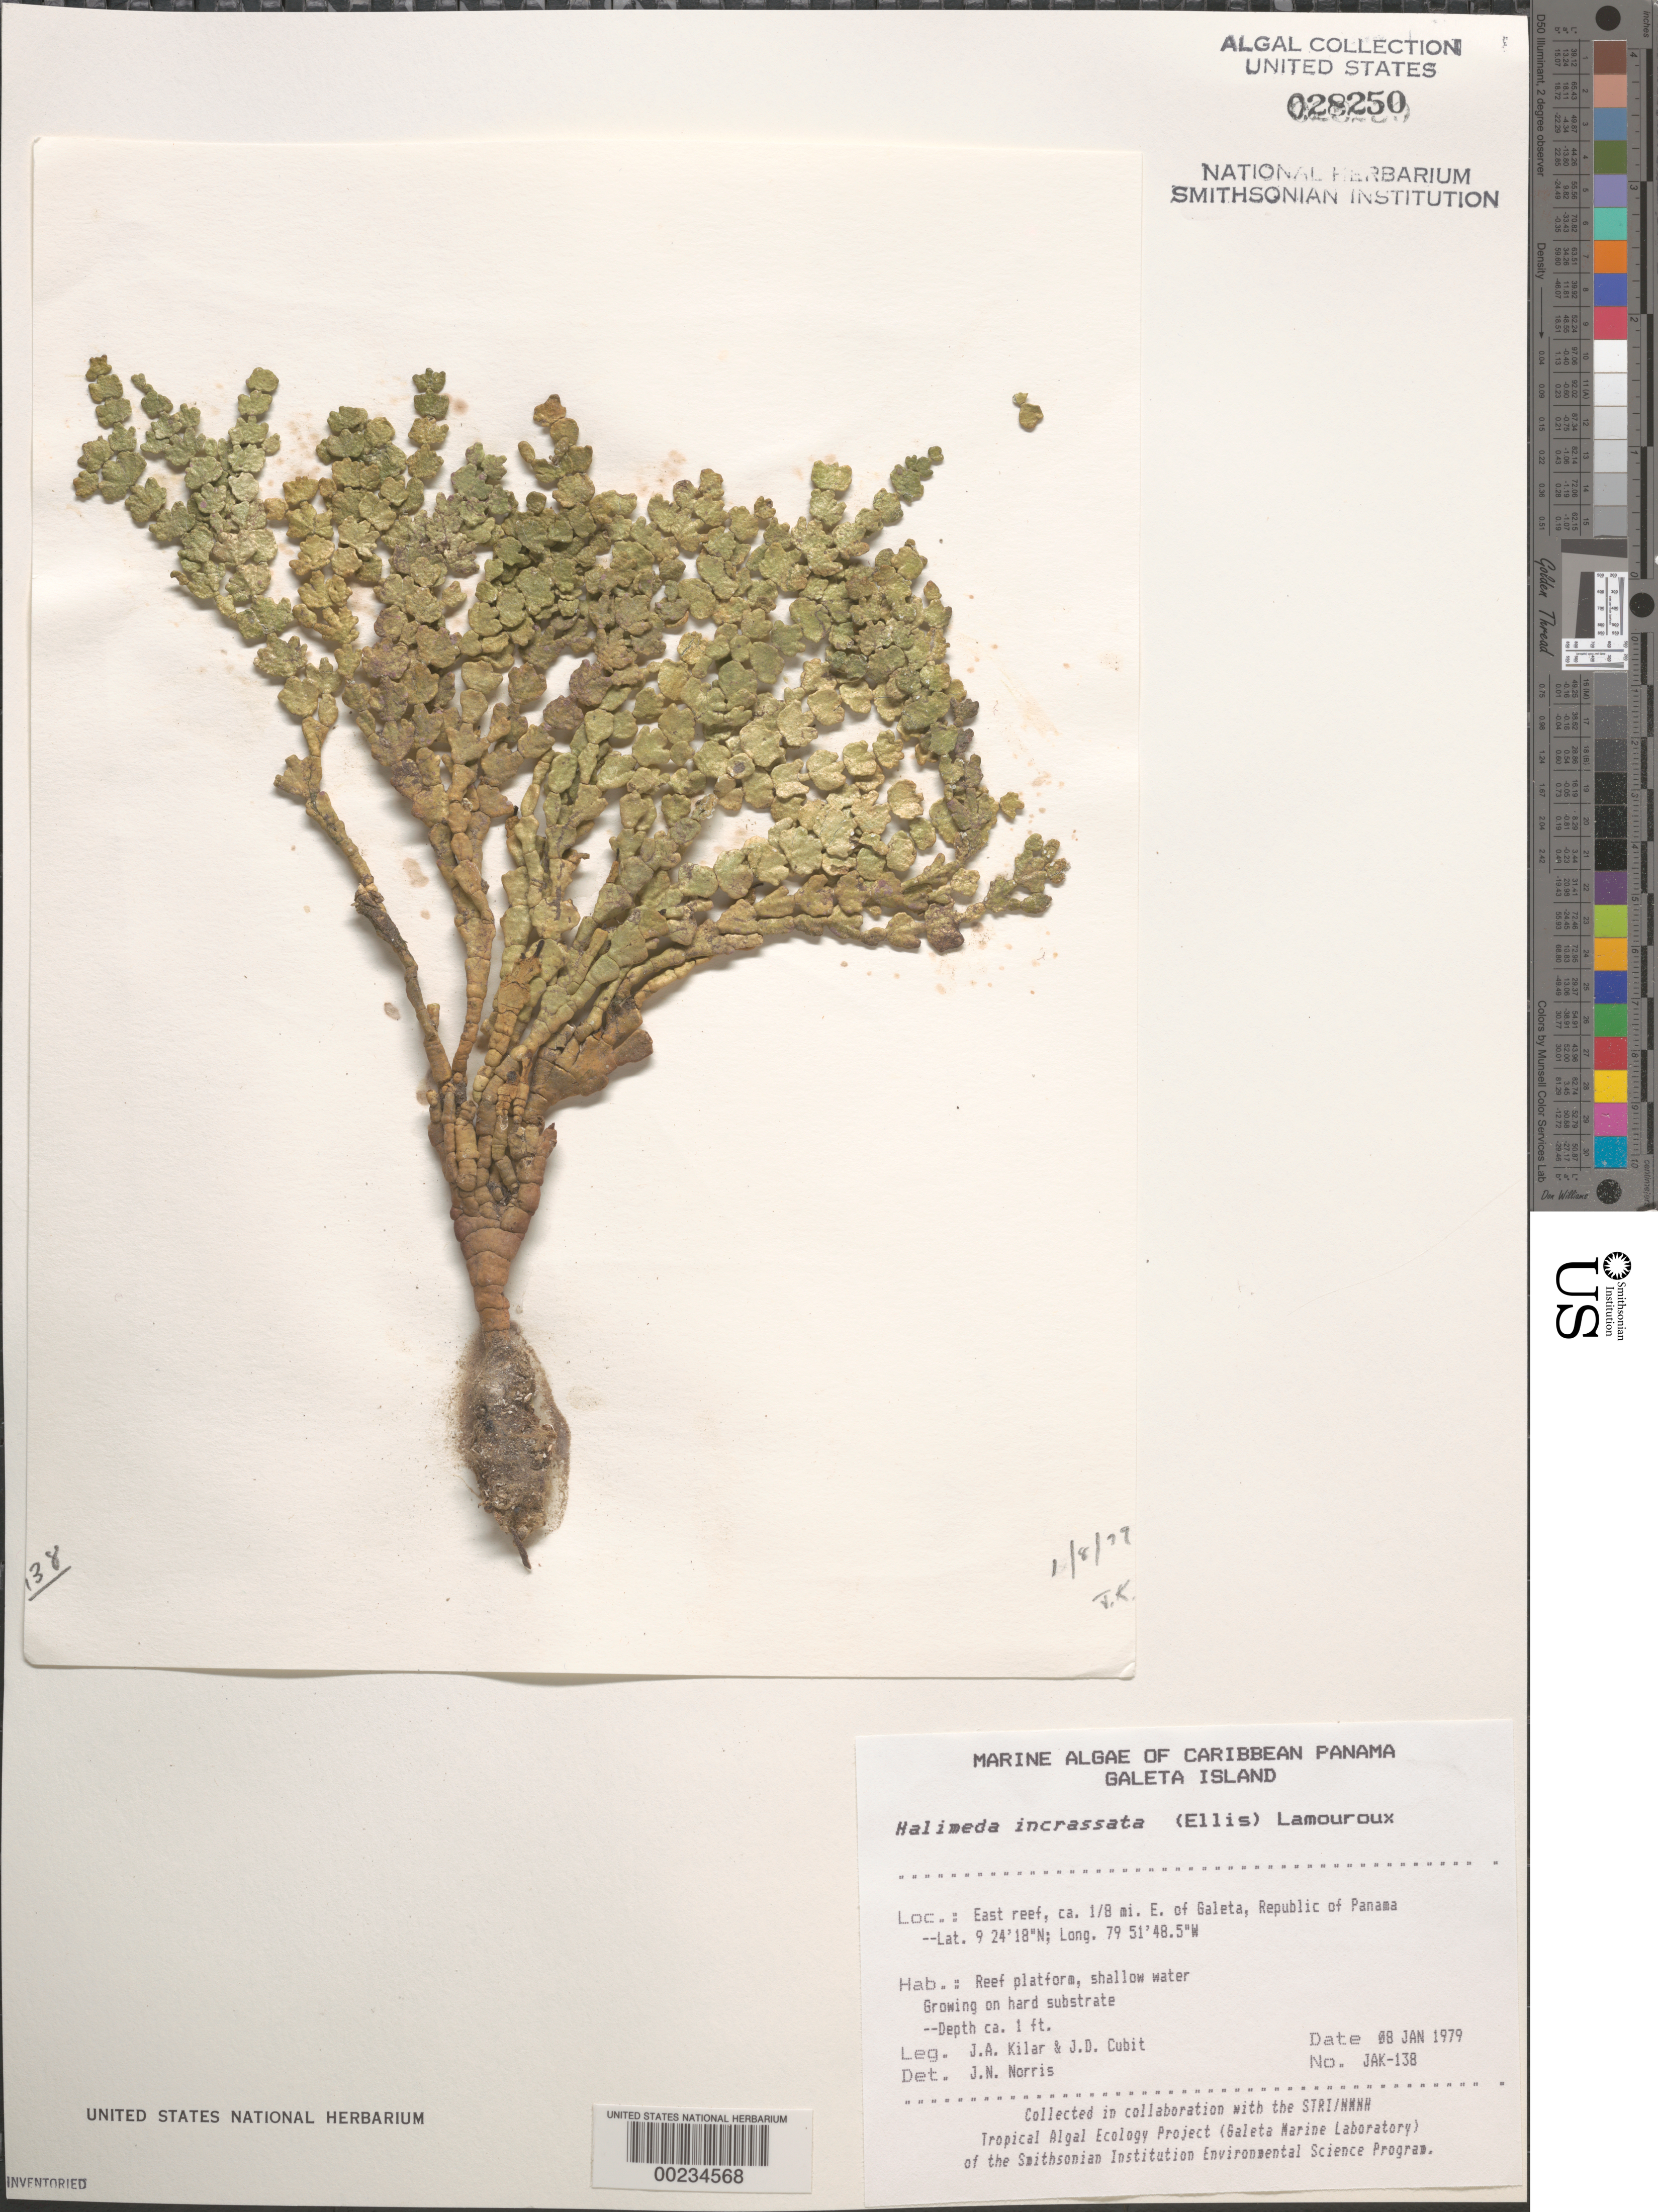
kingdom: Plantae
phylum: Chlorophyta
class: Ulvophyceae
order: Bryopsidales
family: Halimedaceae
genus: Halimeda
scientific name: Halimeda incrassata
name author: (J. Ellis) J.V.Lamouroux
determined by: Norris, James N.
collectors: J. A. Kilar & J. Cubit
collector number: JAK-138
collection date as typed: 08 Jan 1979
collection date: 1979-01-08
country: Panama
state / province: Colón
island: Galeta Island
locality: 1/8th mile east of Galeta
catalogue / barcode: US 28250